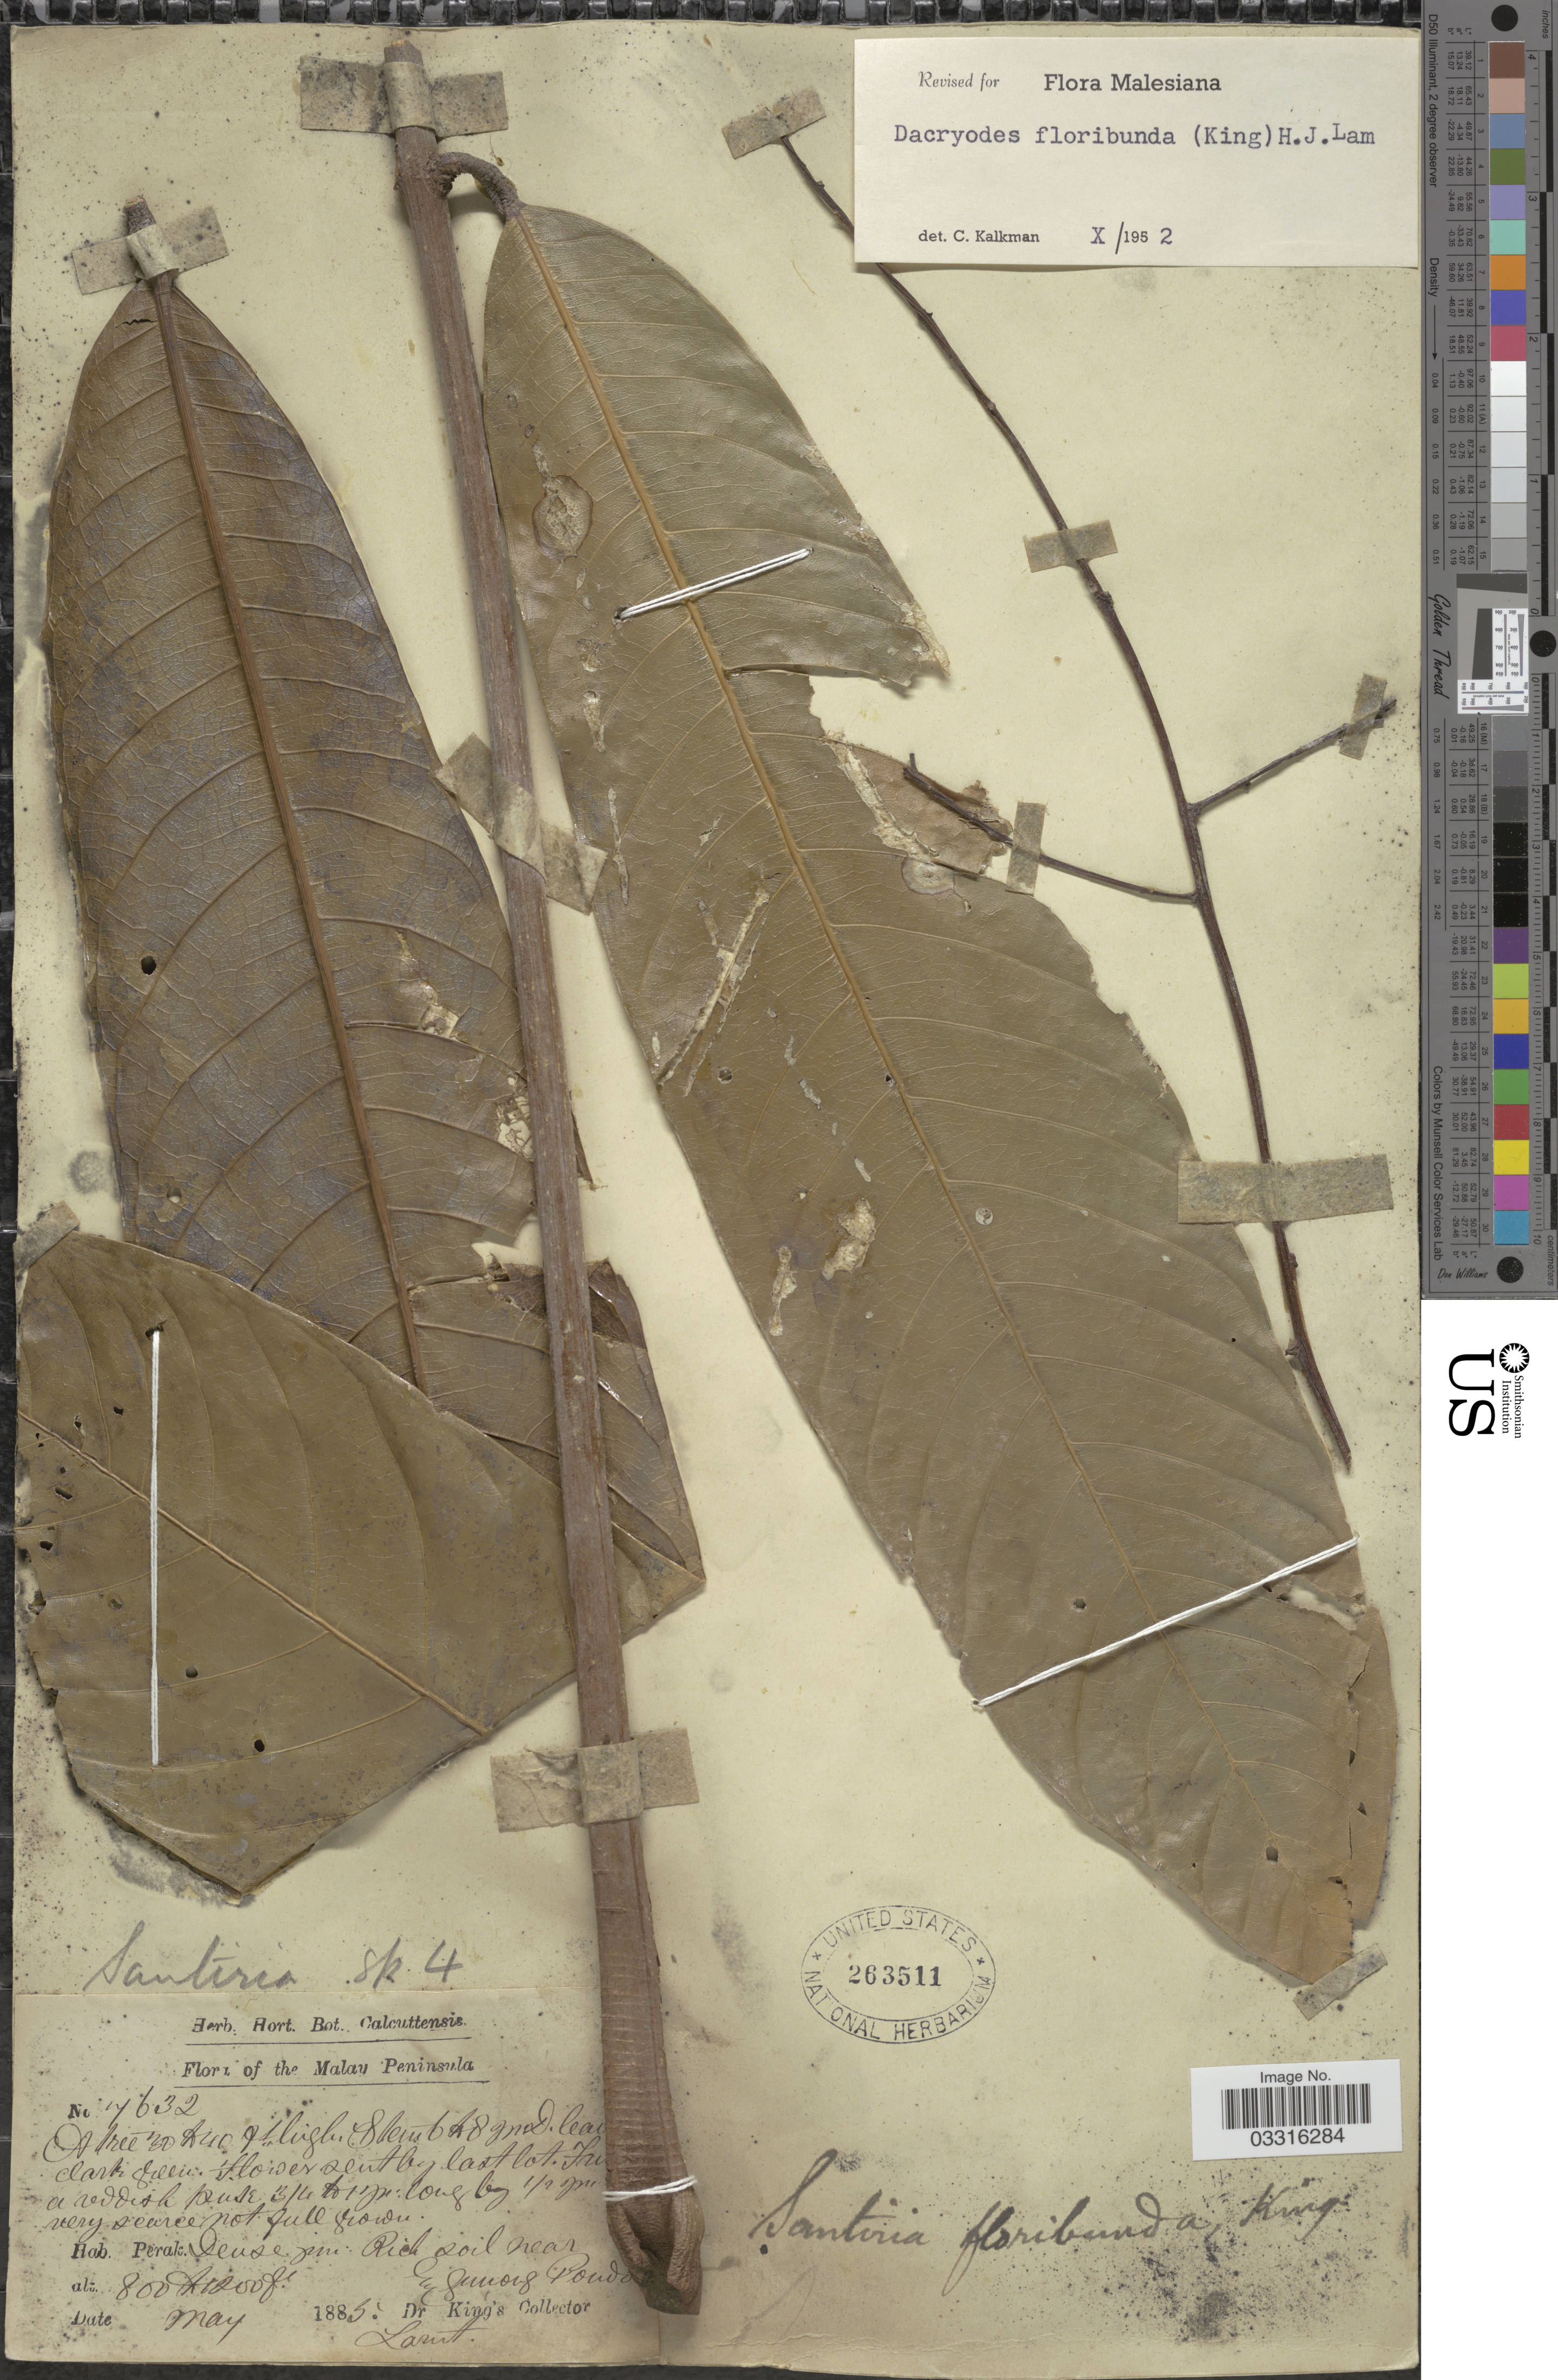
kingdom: Plantae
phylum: Tracheophyta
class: Magnoliopsida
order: Sapindales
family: Burseraceae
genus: Dacryodes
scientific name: Dacryodes floribunda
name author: H.J. Lam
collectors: Dr. King's collector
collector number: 7632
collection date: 1885-05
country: Malaysia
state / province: Perak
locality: Malay Peninsula.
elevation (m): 244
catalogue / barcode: US 263511